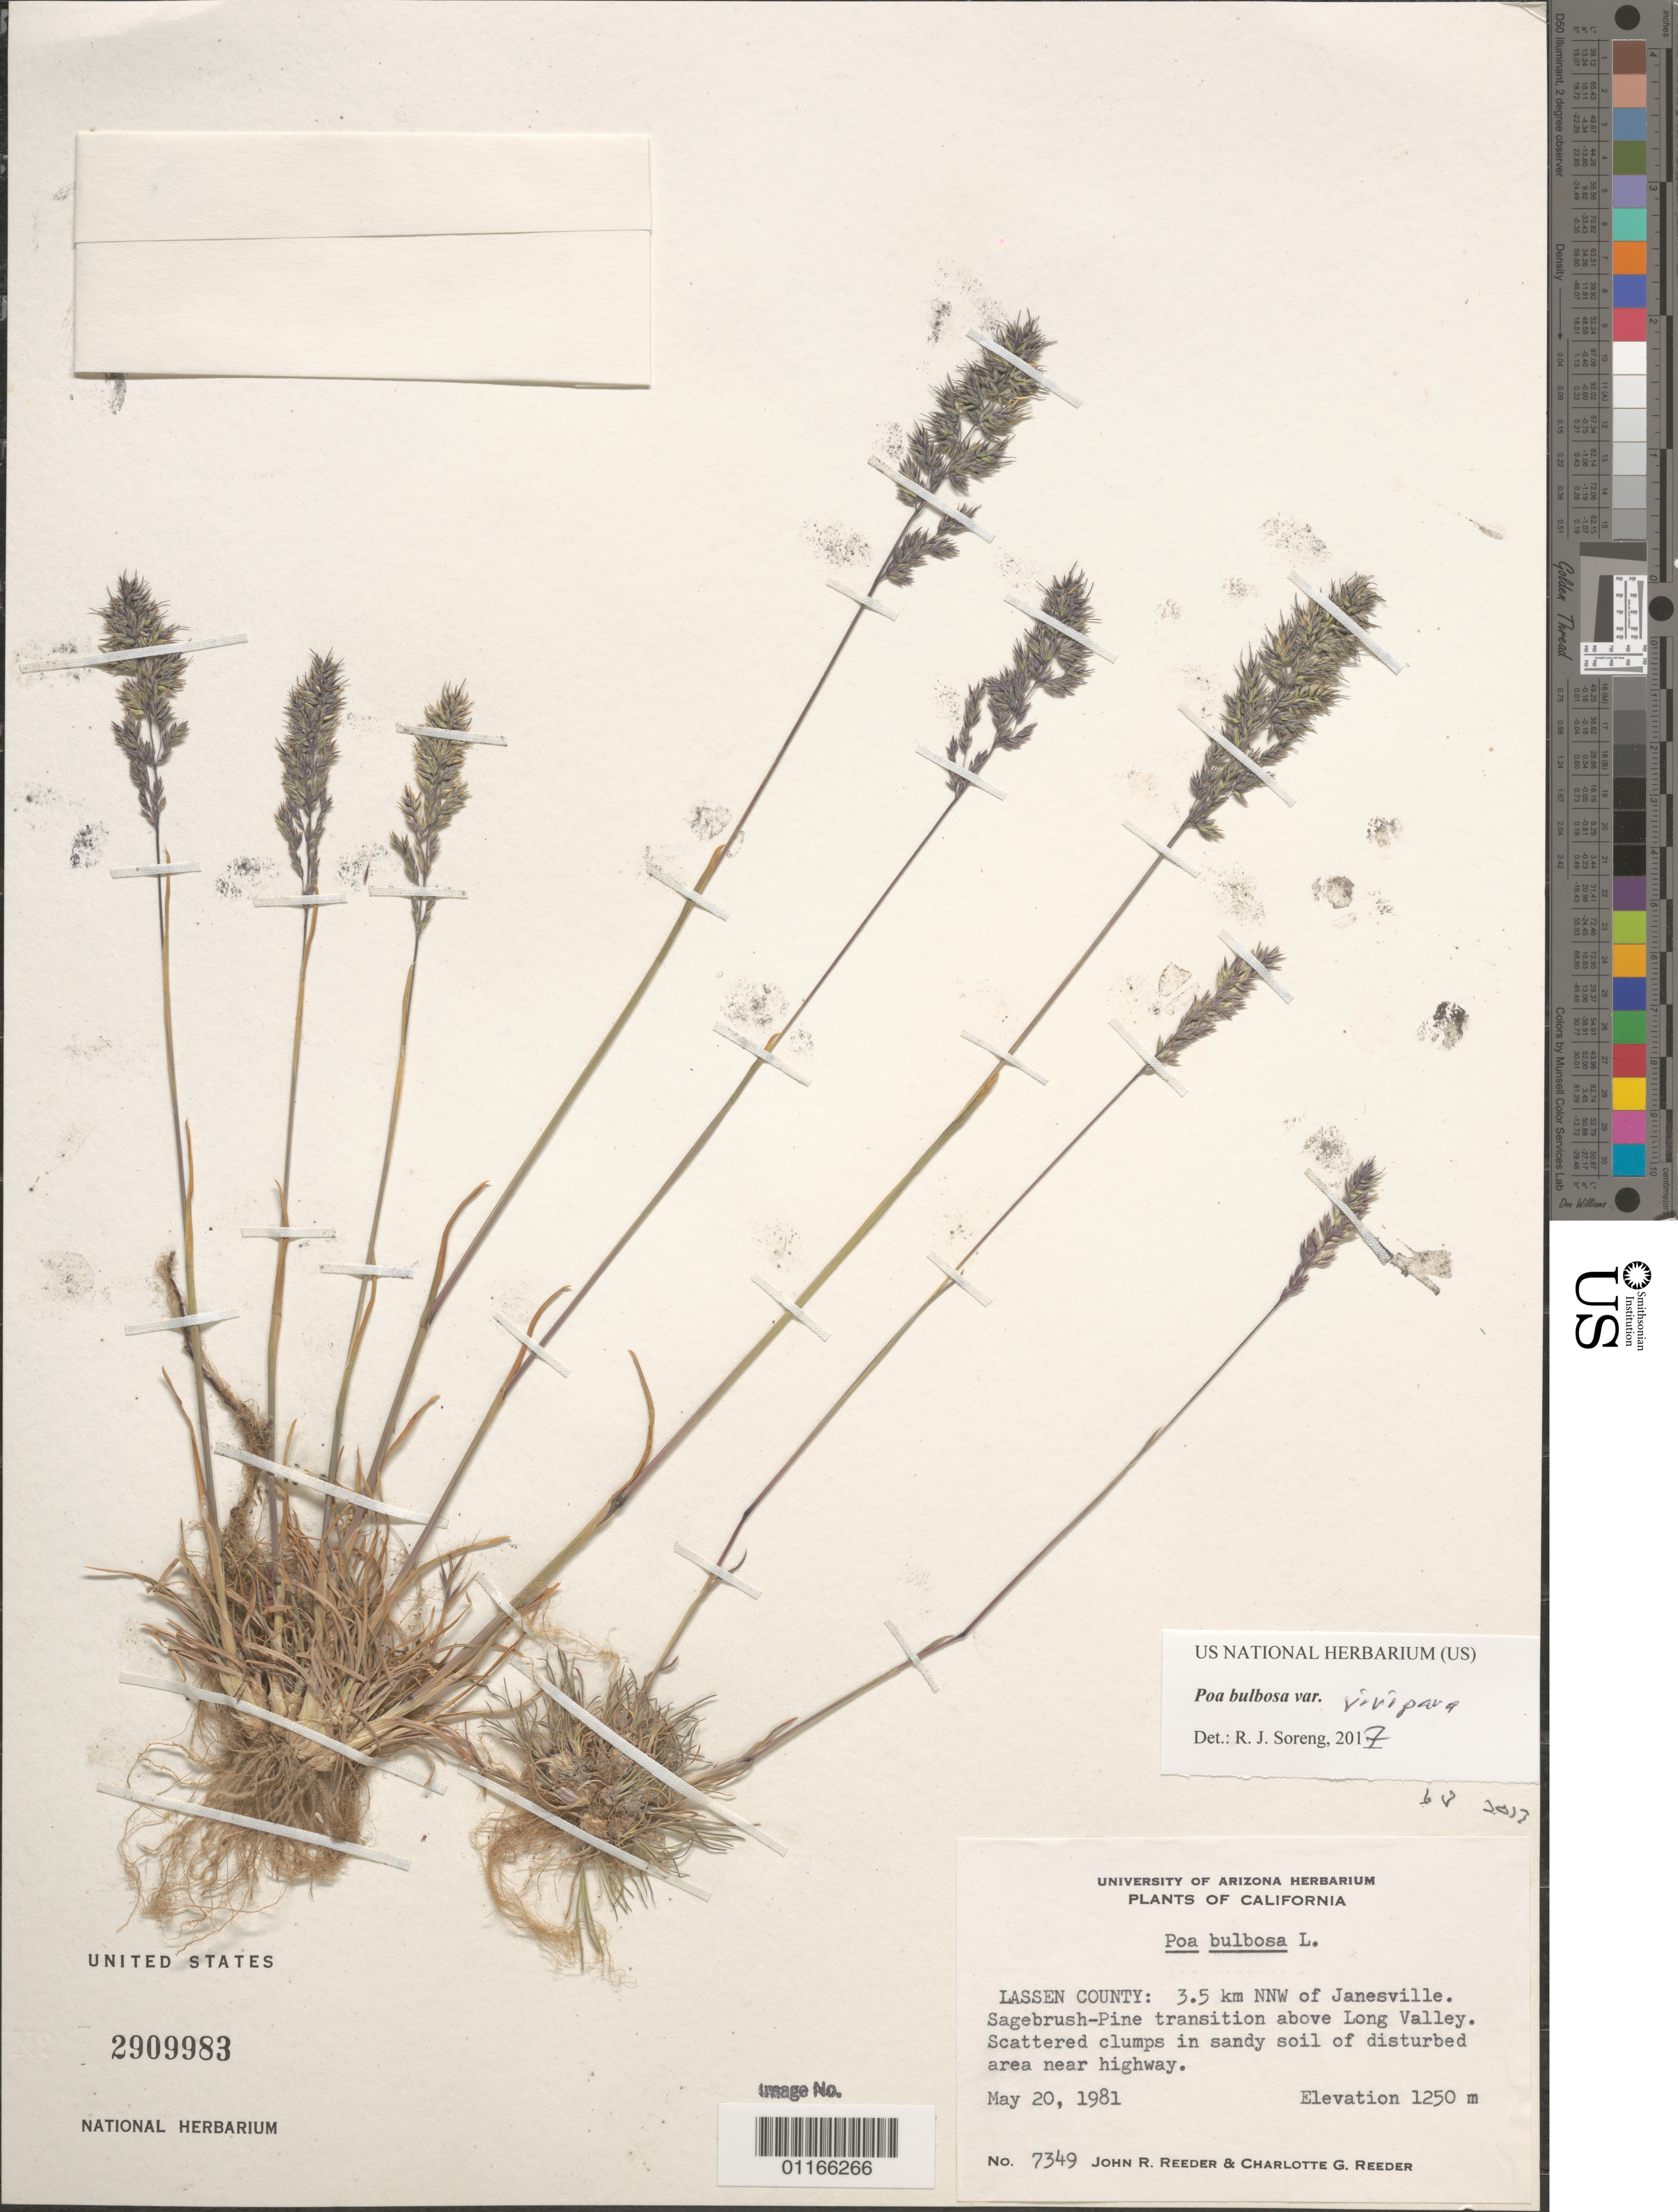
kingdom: Plantae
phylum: Tracheophyta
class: Liliopsida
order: Poales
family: Poaceae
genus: Poa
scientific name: Poa bulbosa subsp. bulbosa var. vivipara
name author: Koeler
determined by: Soreng, Robert J., Research Associate (BOT), Smithsonian Institution - National Museum of Natural History (UNITED STATES)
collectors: J. R. Reeder & C. G. Reeder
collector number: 7349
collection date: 1981-05-20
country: United States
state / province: California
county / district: Lassen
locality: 3.5 km NNW of Janesville.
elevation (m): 1250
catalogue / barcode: US 2909983